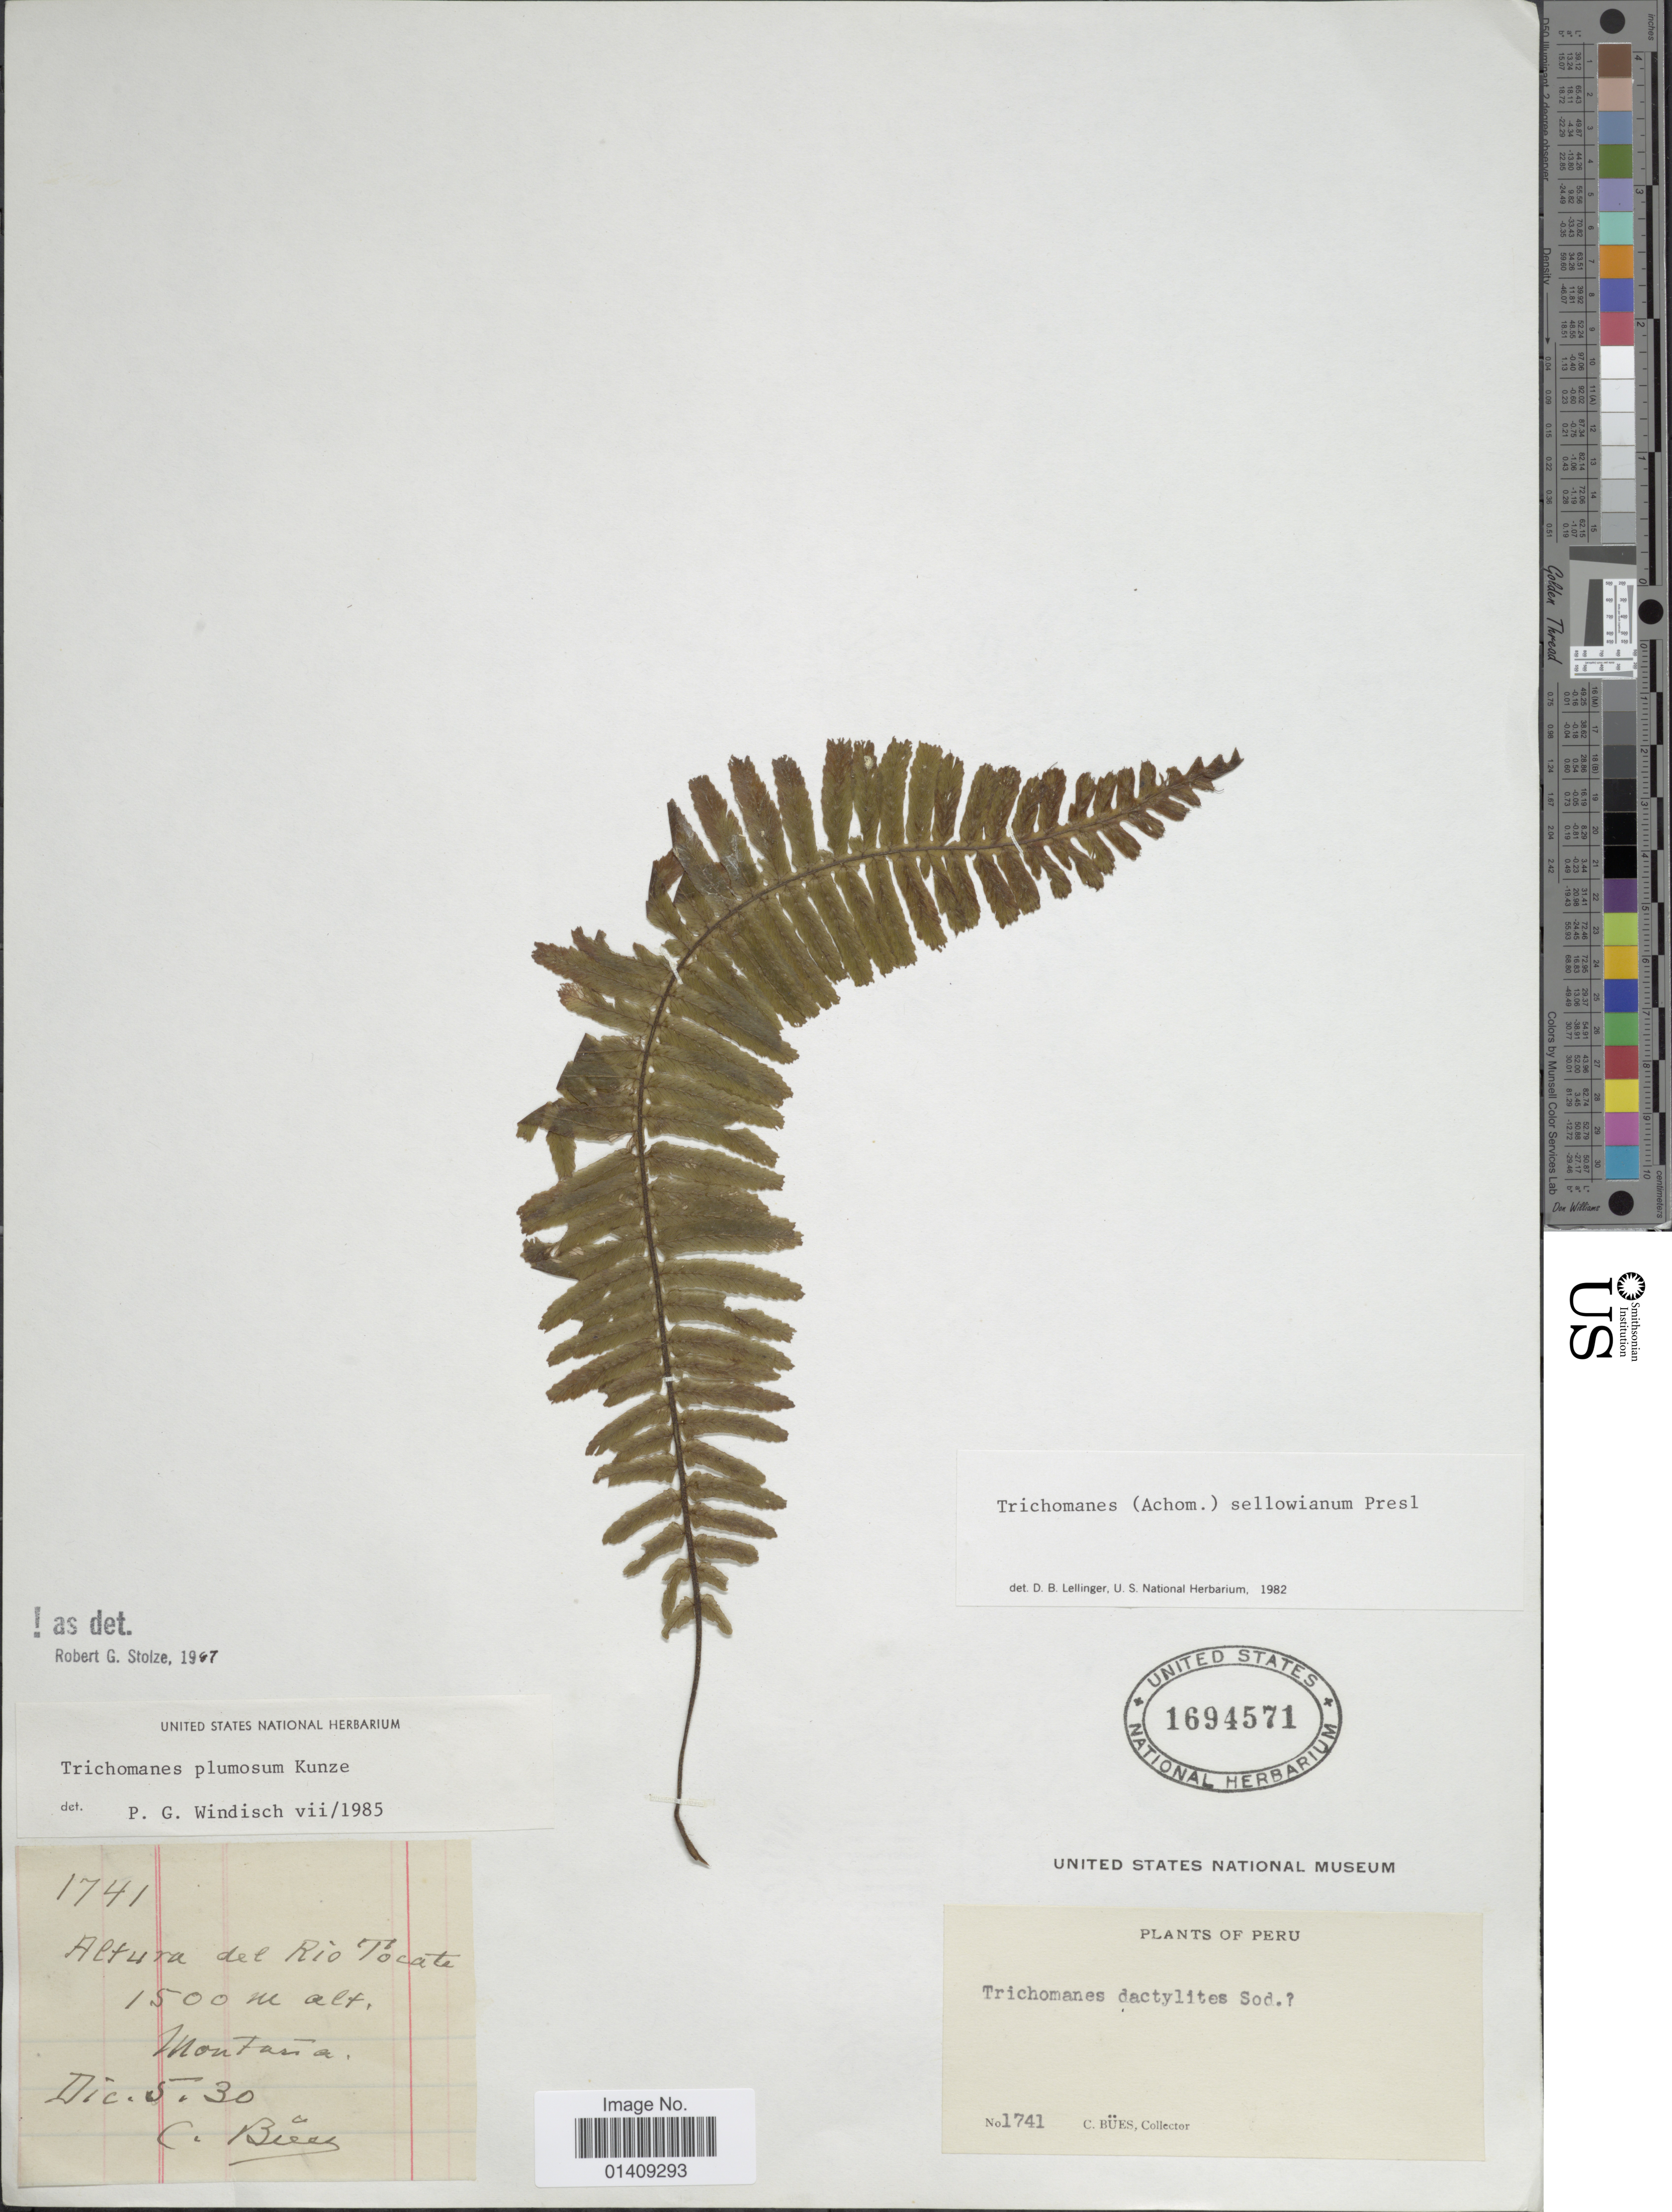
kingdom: Plantae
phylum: Tracheophyta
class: Polypodiopsida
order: Hymenophyllales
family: Hymenophyllaceae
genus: Trichomanes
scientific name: Trichomanes plumosum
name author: Kunze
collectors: C. Bues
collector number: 1741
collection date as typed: Transcribed d/m/y: 5/12/30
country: Peru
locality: Altura del Rio Tocate Montana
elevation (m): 1500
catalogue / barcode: US 1694571